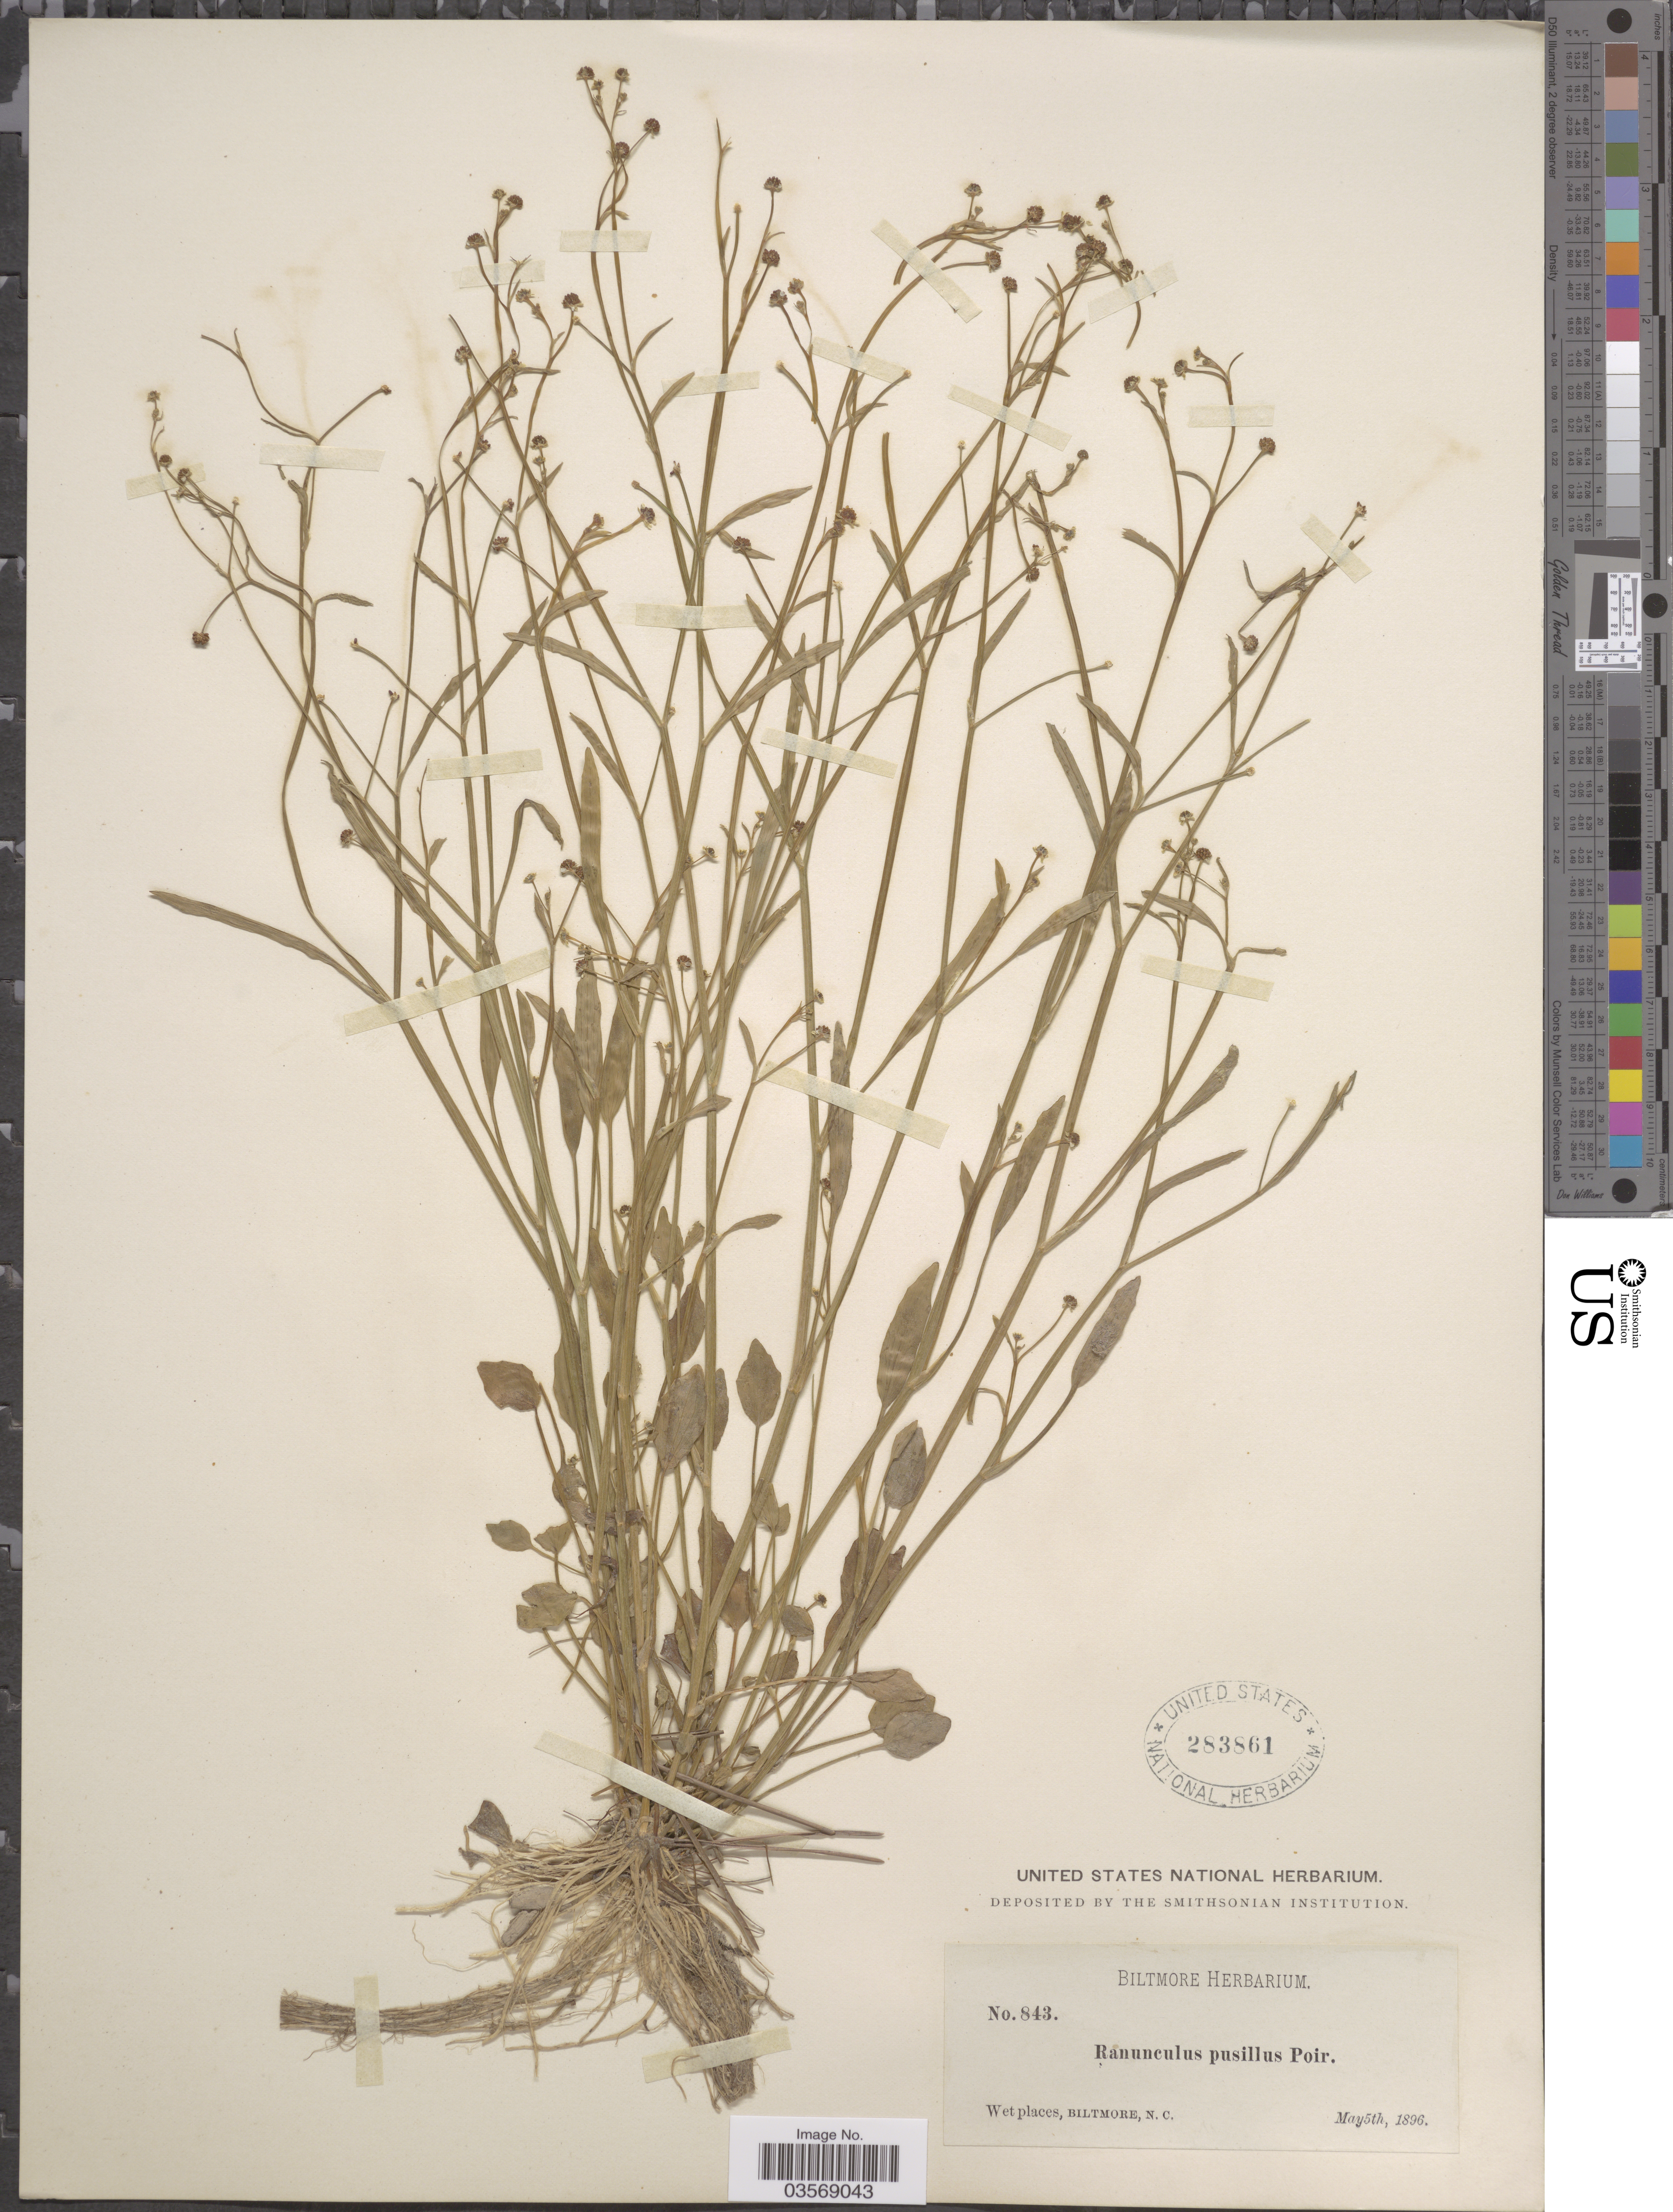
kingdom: Plantae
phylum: Tracheophyta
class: Magnoliopsida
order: Ranunculales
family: Ranunculaceae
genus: Ranunculus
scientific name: Ranunculus pusillus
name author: Poir.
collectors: ex herb. Biltmore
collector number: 843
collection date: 1896-05-05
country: United States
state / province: North Carolina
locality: Biltmore.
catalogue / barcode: US 283861